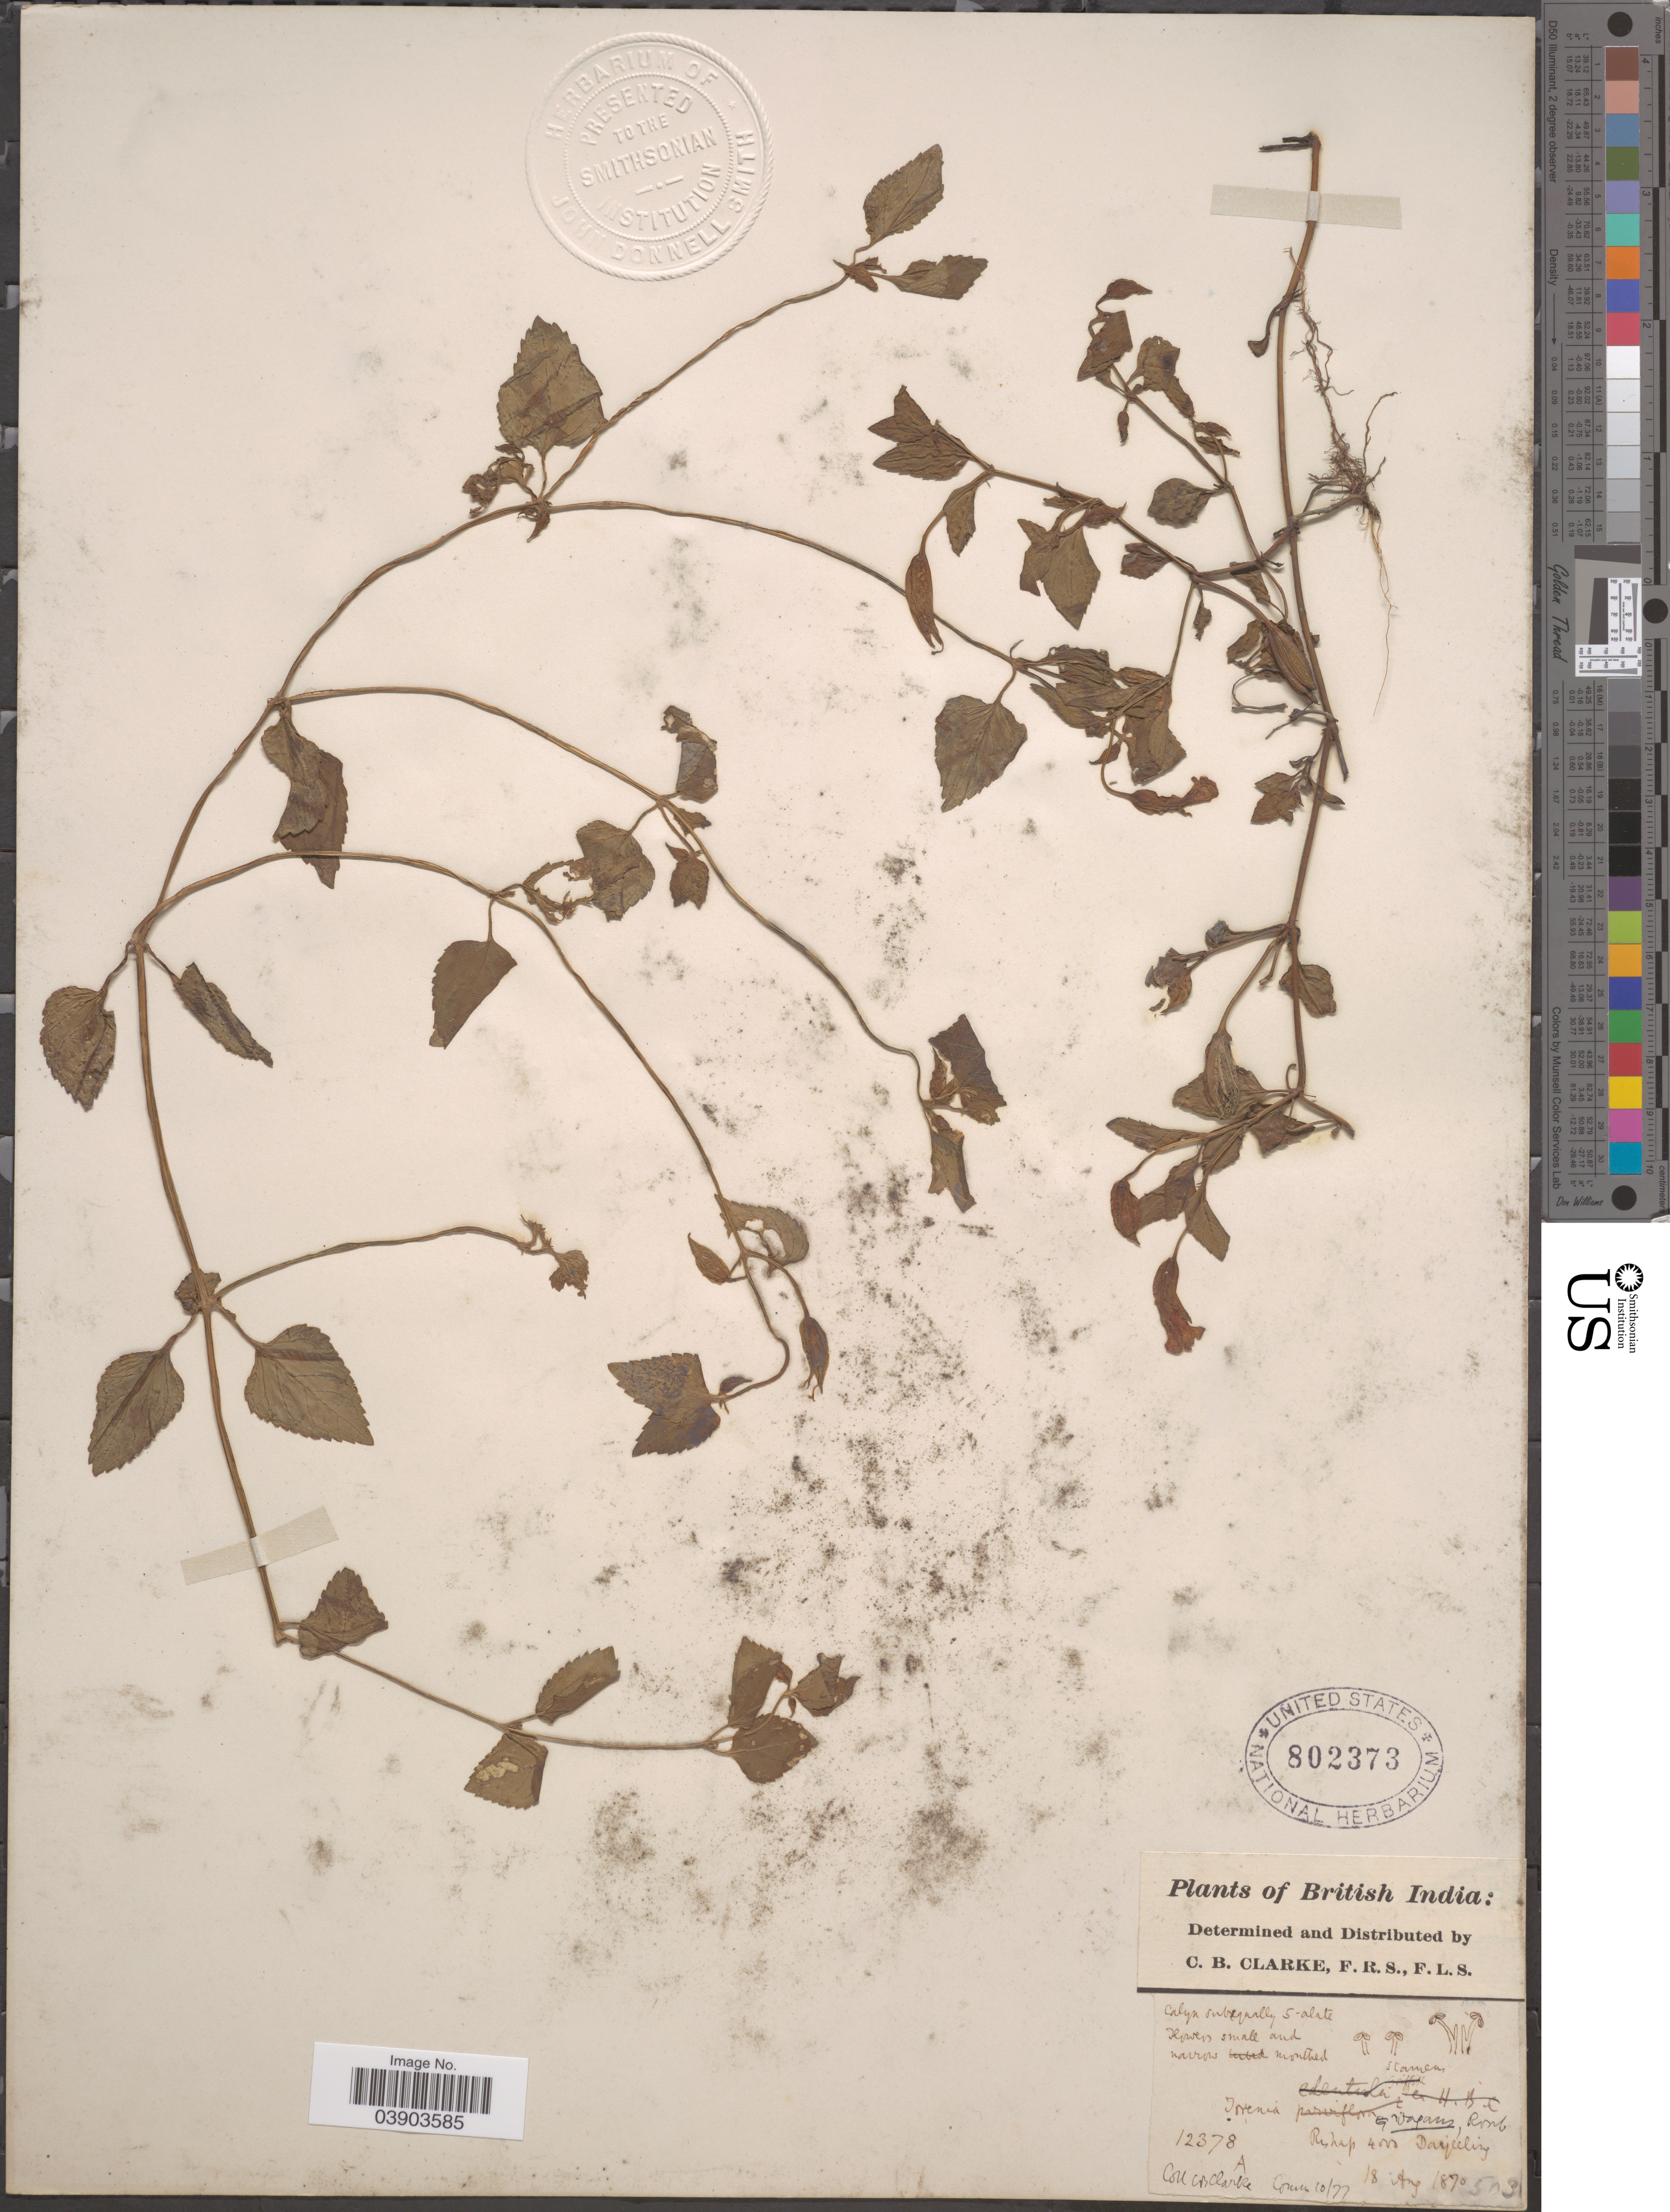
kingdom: Plantae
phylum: Tracheophyta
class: Magnoliopsida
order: Lamiales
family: Linderniaceae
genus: Torenia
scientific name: Torenia vagans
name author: Roxb.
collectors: C. B. Clarke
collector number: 12378A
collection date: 1870-08-18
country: India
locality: British India. Rehap, Darjeeling.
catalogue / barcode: US 802373